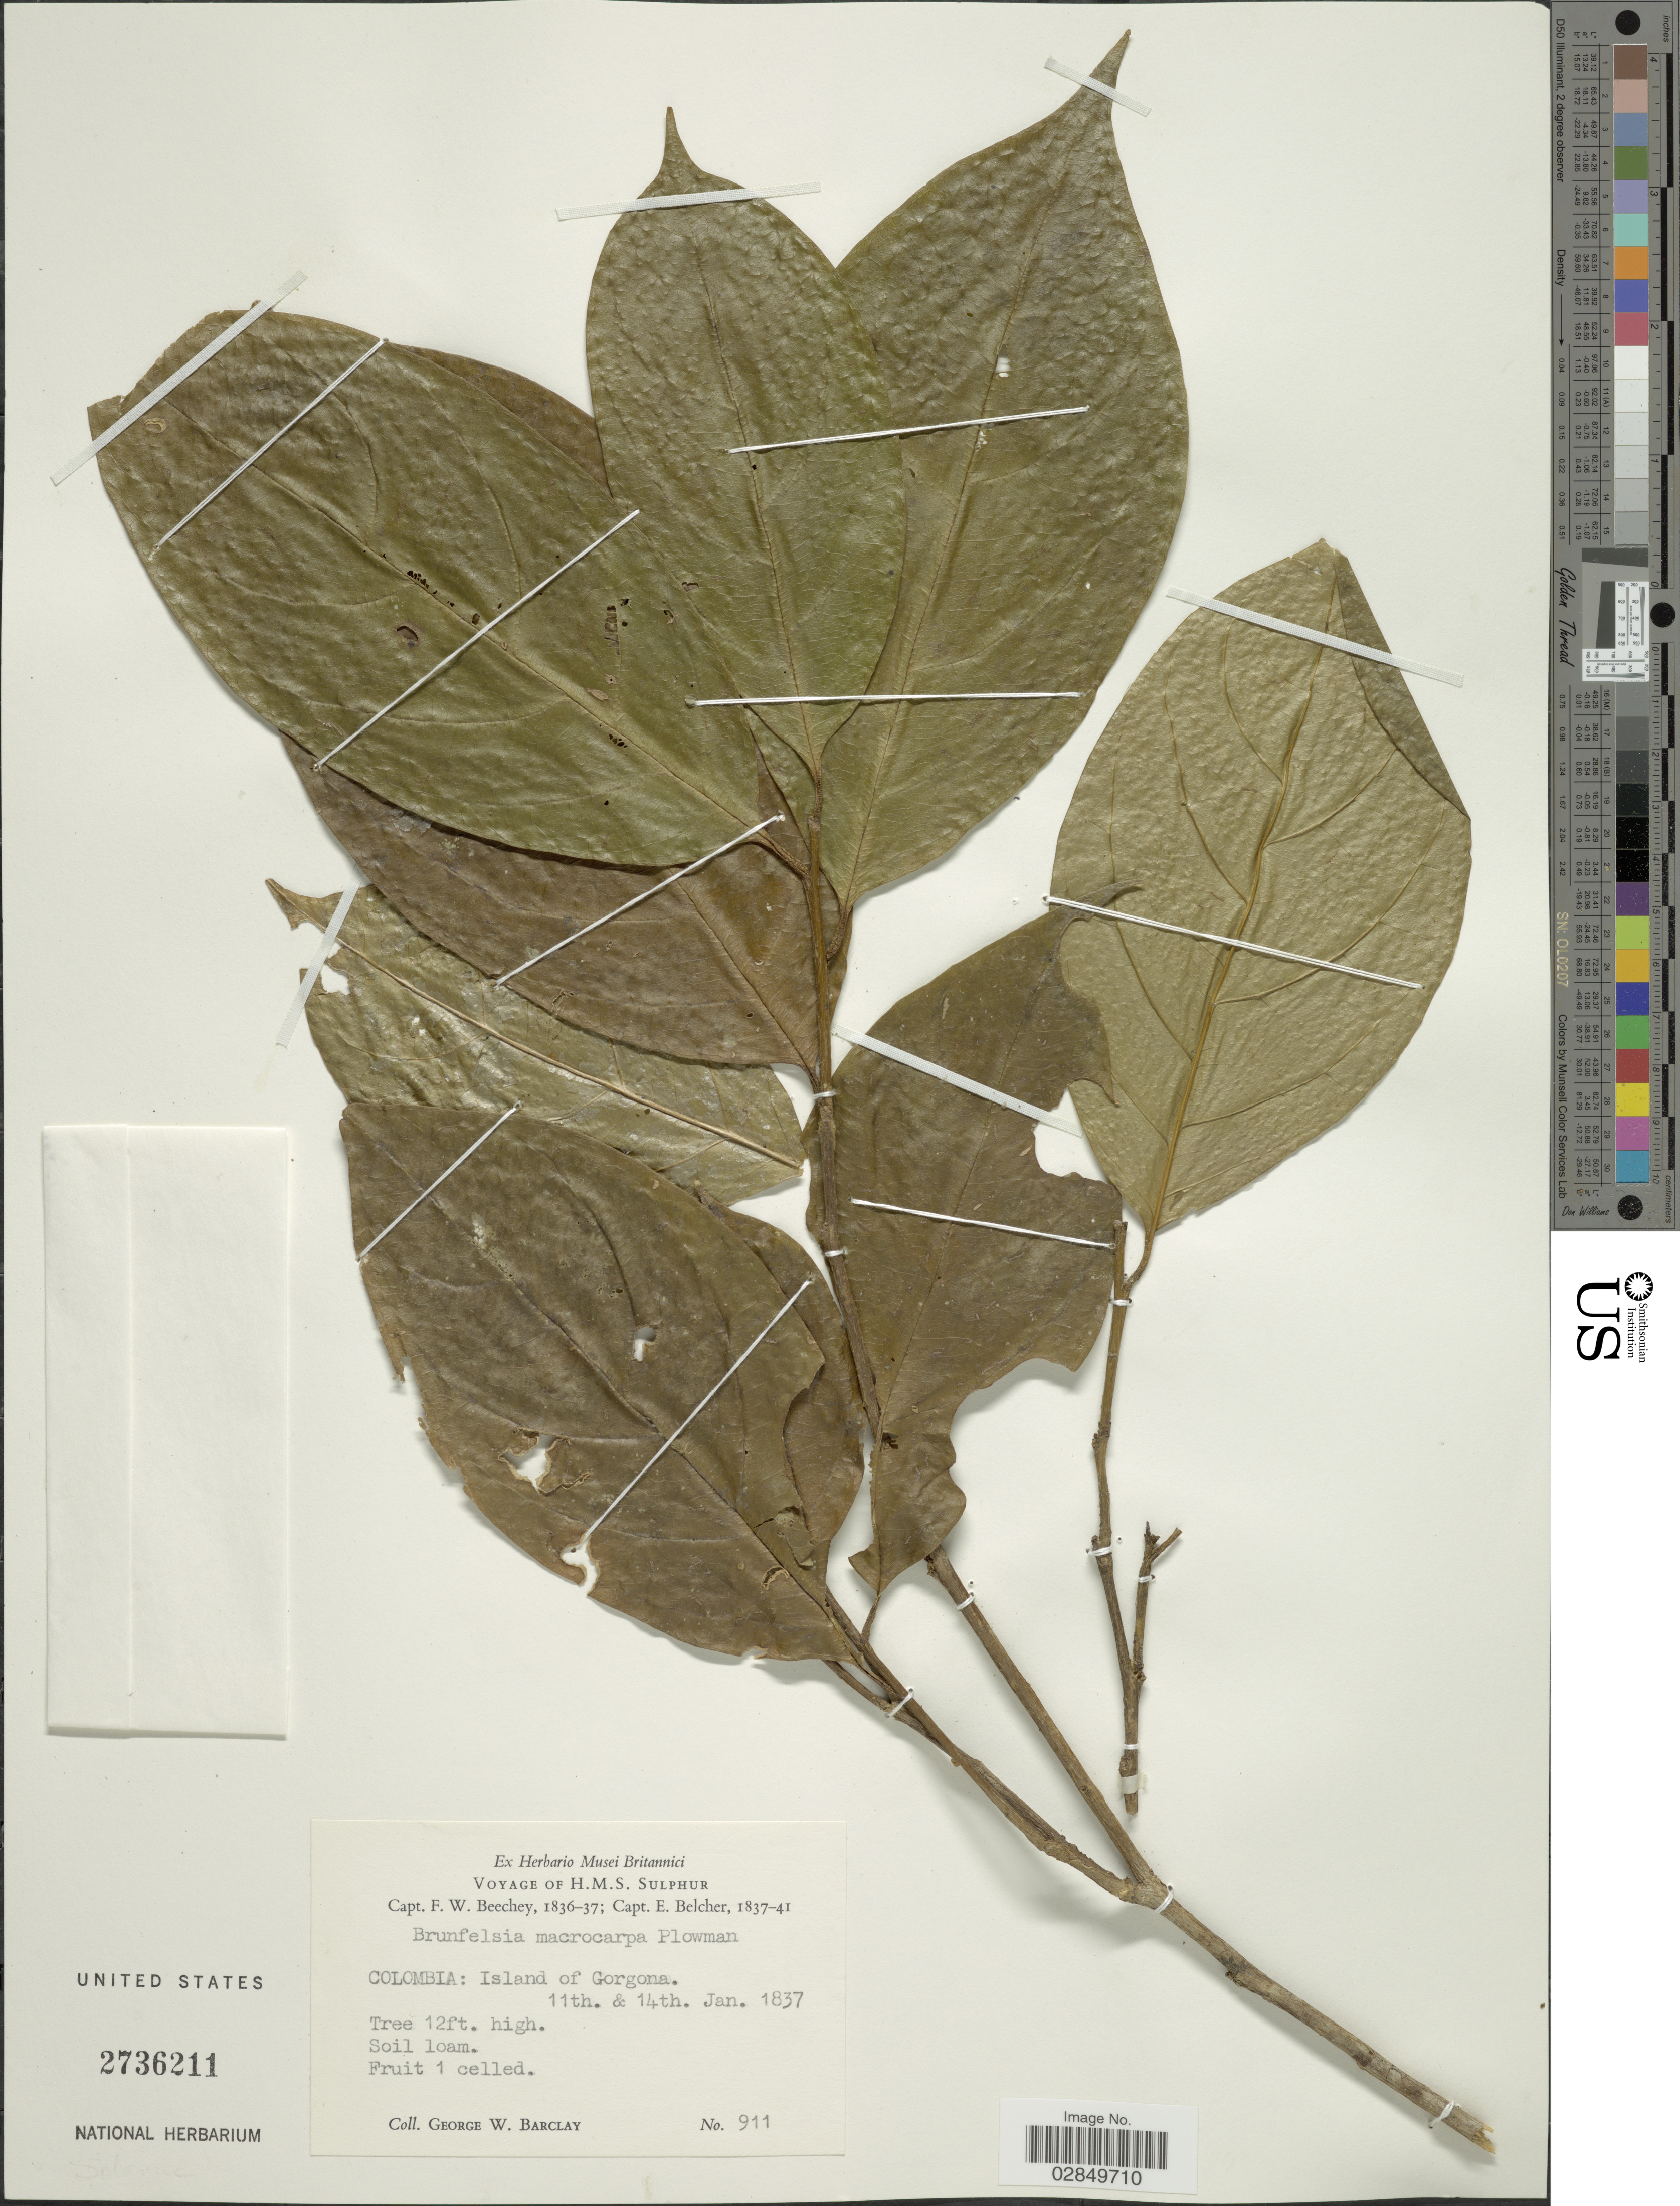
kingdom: Plantae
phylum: Tracheophyta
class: Magnoliopsida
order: Solanales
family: Solanaceae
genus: Brunfelsia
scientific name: Brunfelsia macrocarpa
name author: Plowman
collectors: G. W. Barclay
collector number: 911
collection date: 1837-01-11/1837-01-14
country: Colombia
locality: Island of Gorgona.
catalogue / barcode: US 2736211